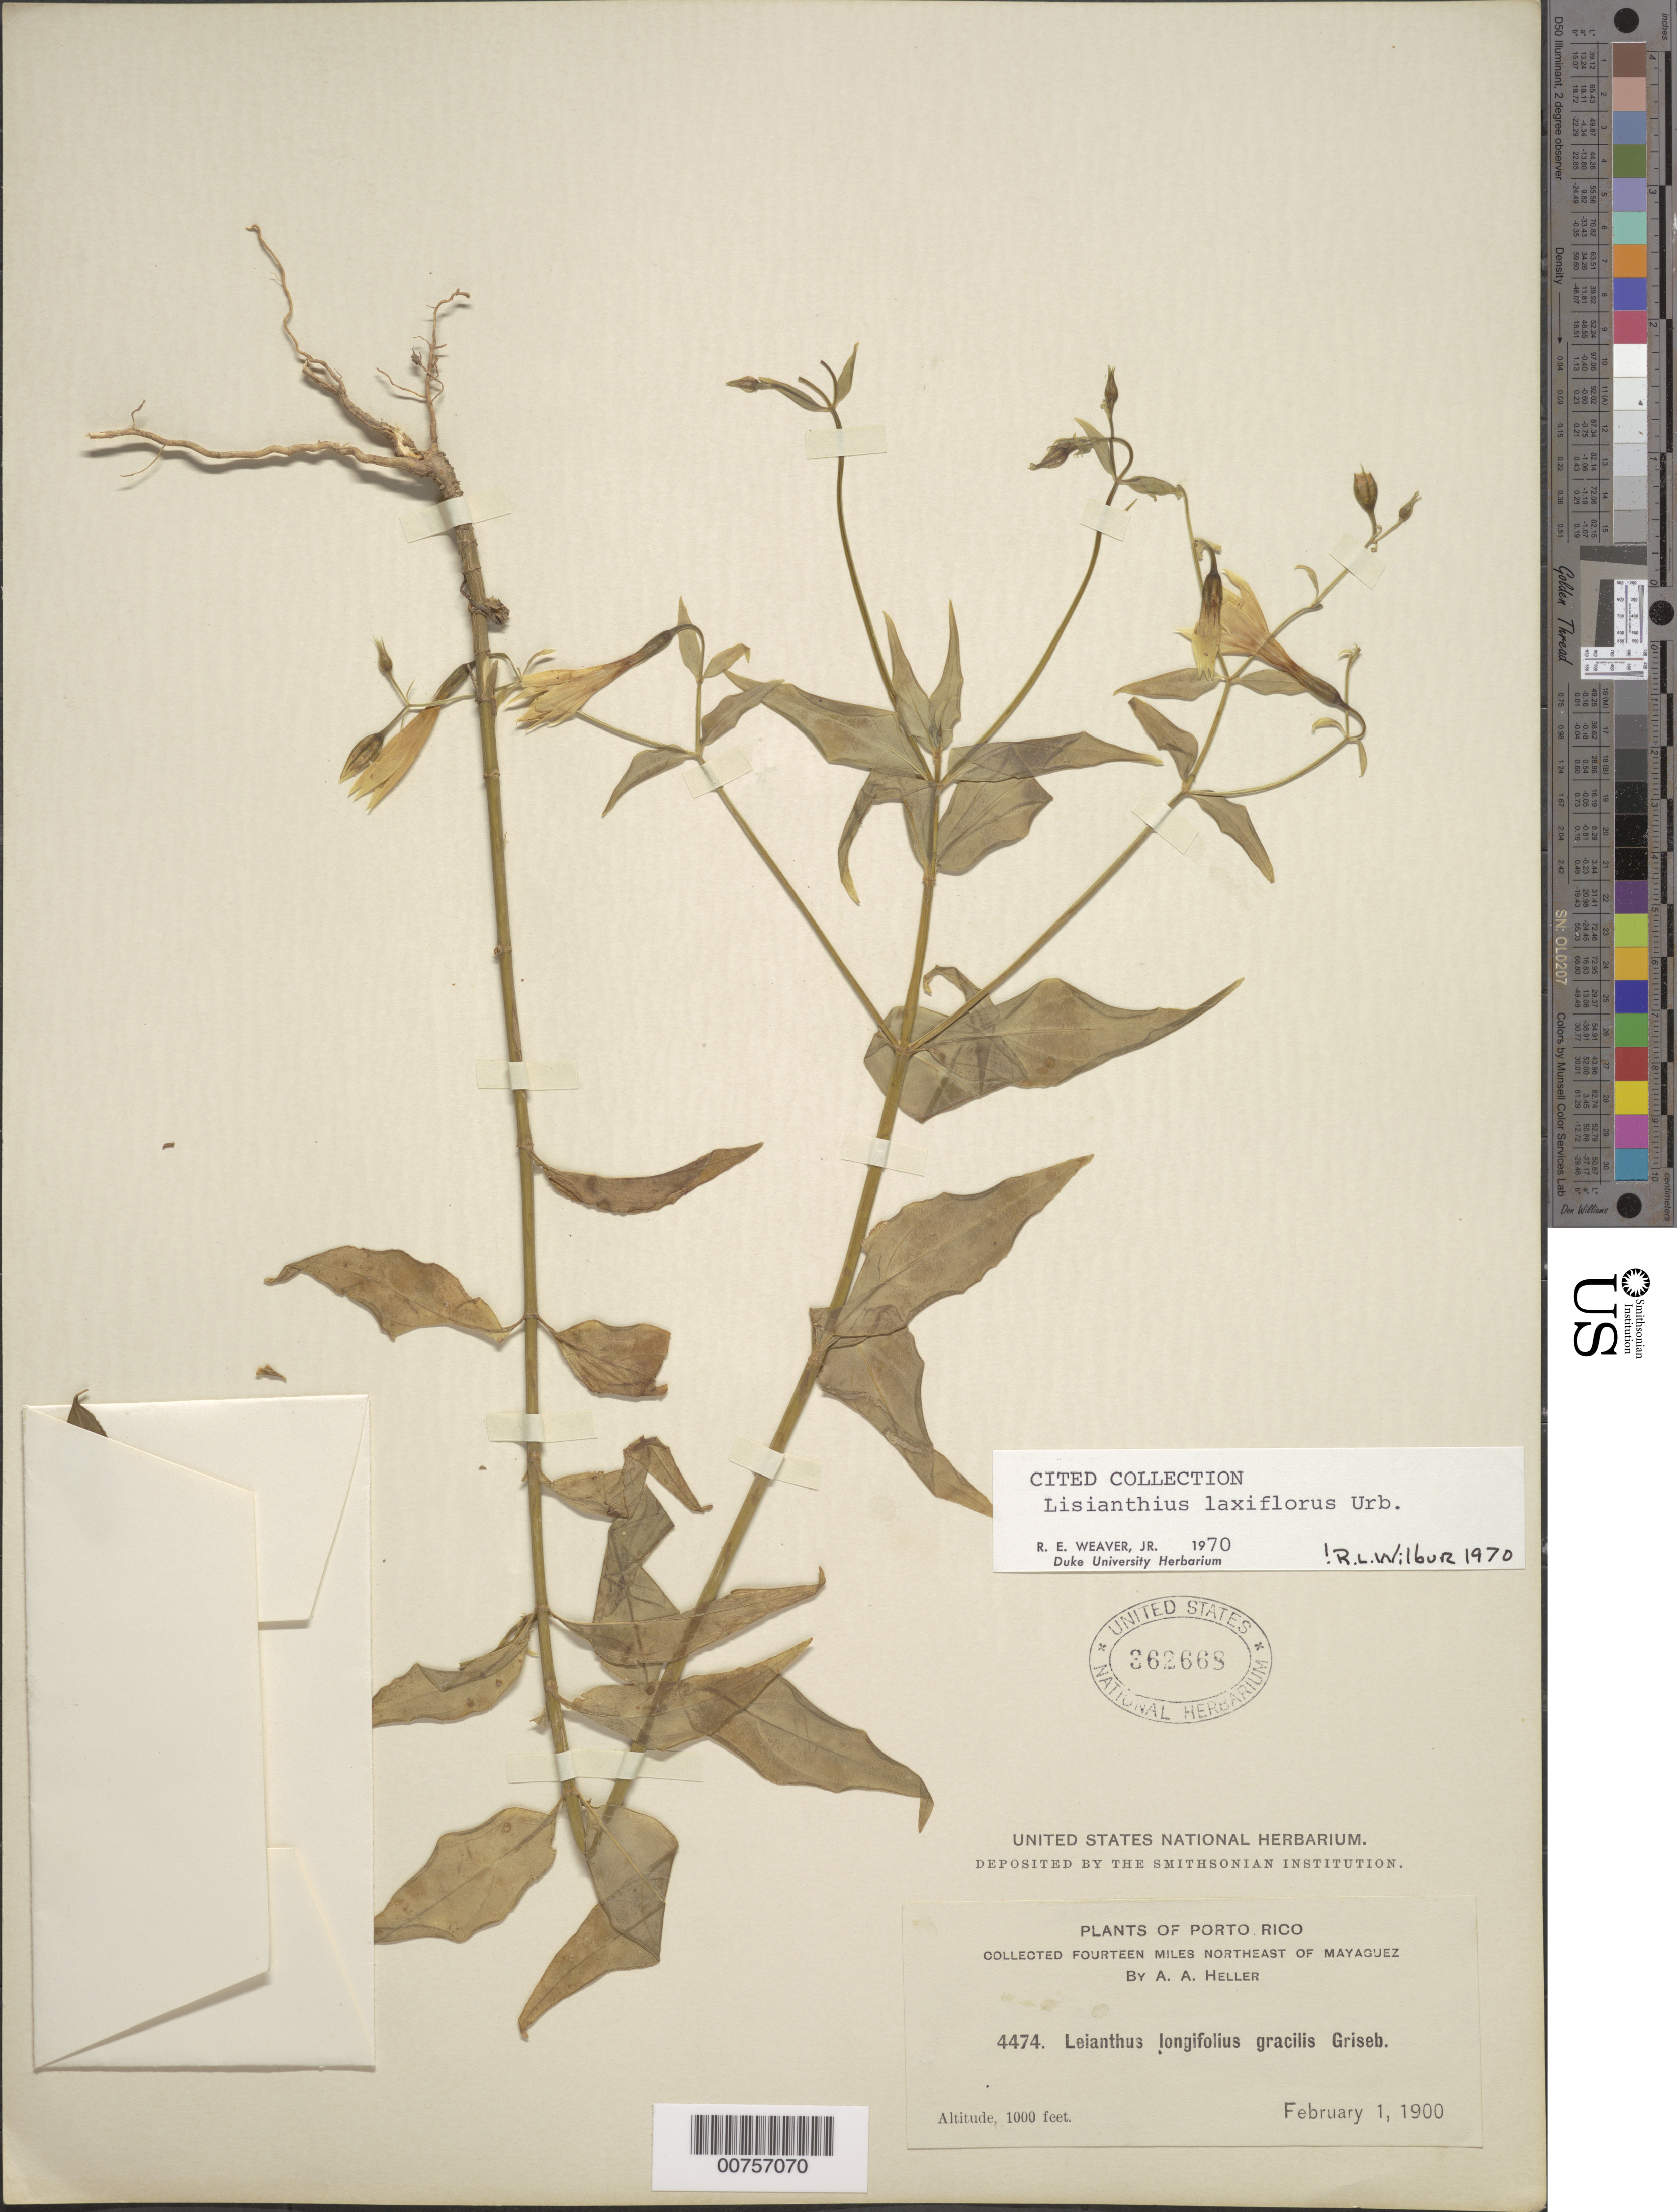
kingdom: Plantae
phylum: Tracheophyta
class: Magnoliopsida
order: Gentianales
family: Gentianaceae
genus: Lisianthius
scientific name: Lisianthius laxiflorus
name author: Urb.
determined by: Wilbur, R. L.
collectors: A. A. Heller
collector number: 4474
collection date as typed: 01 Feb 1900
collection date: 1900-02-01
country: Puerto Rico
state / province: Mayagüez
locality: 14 mi. NE of Mayaguez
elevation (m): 305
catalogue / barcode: US 362668